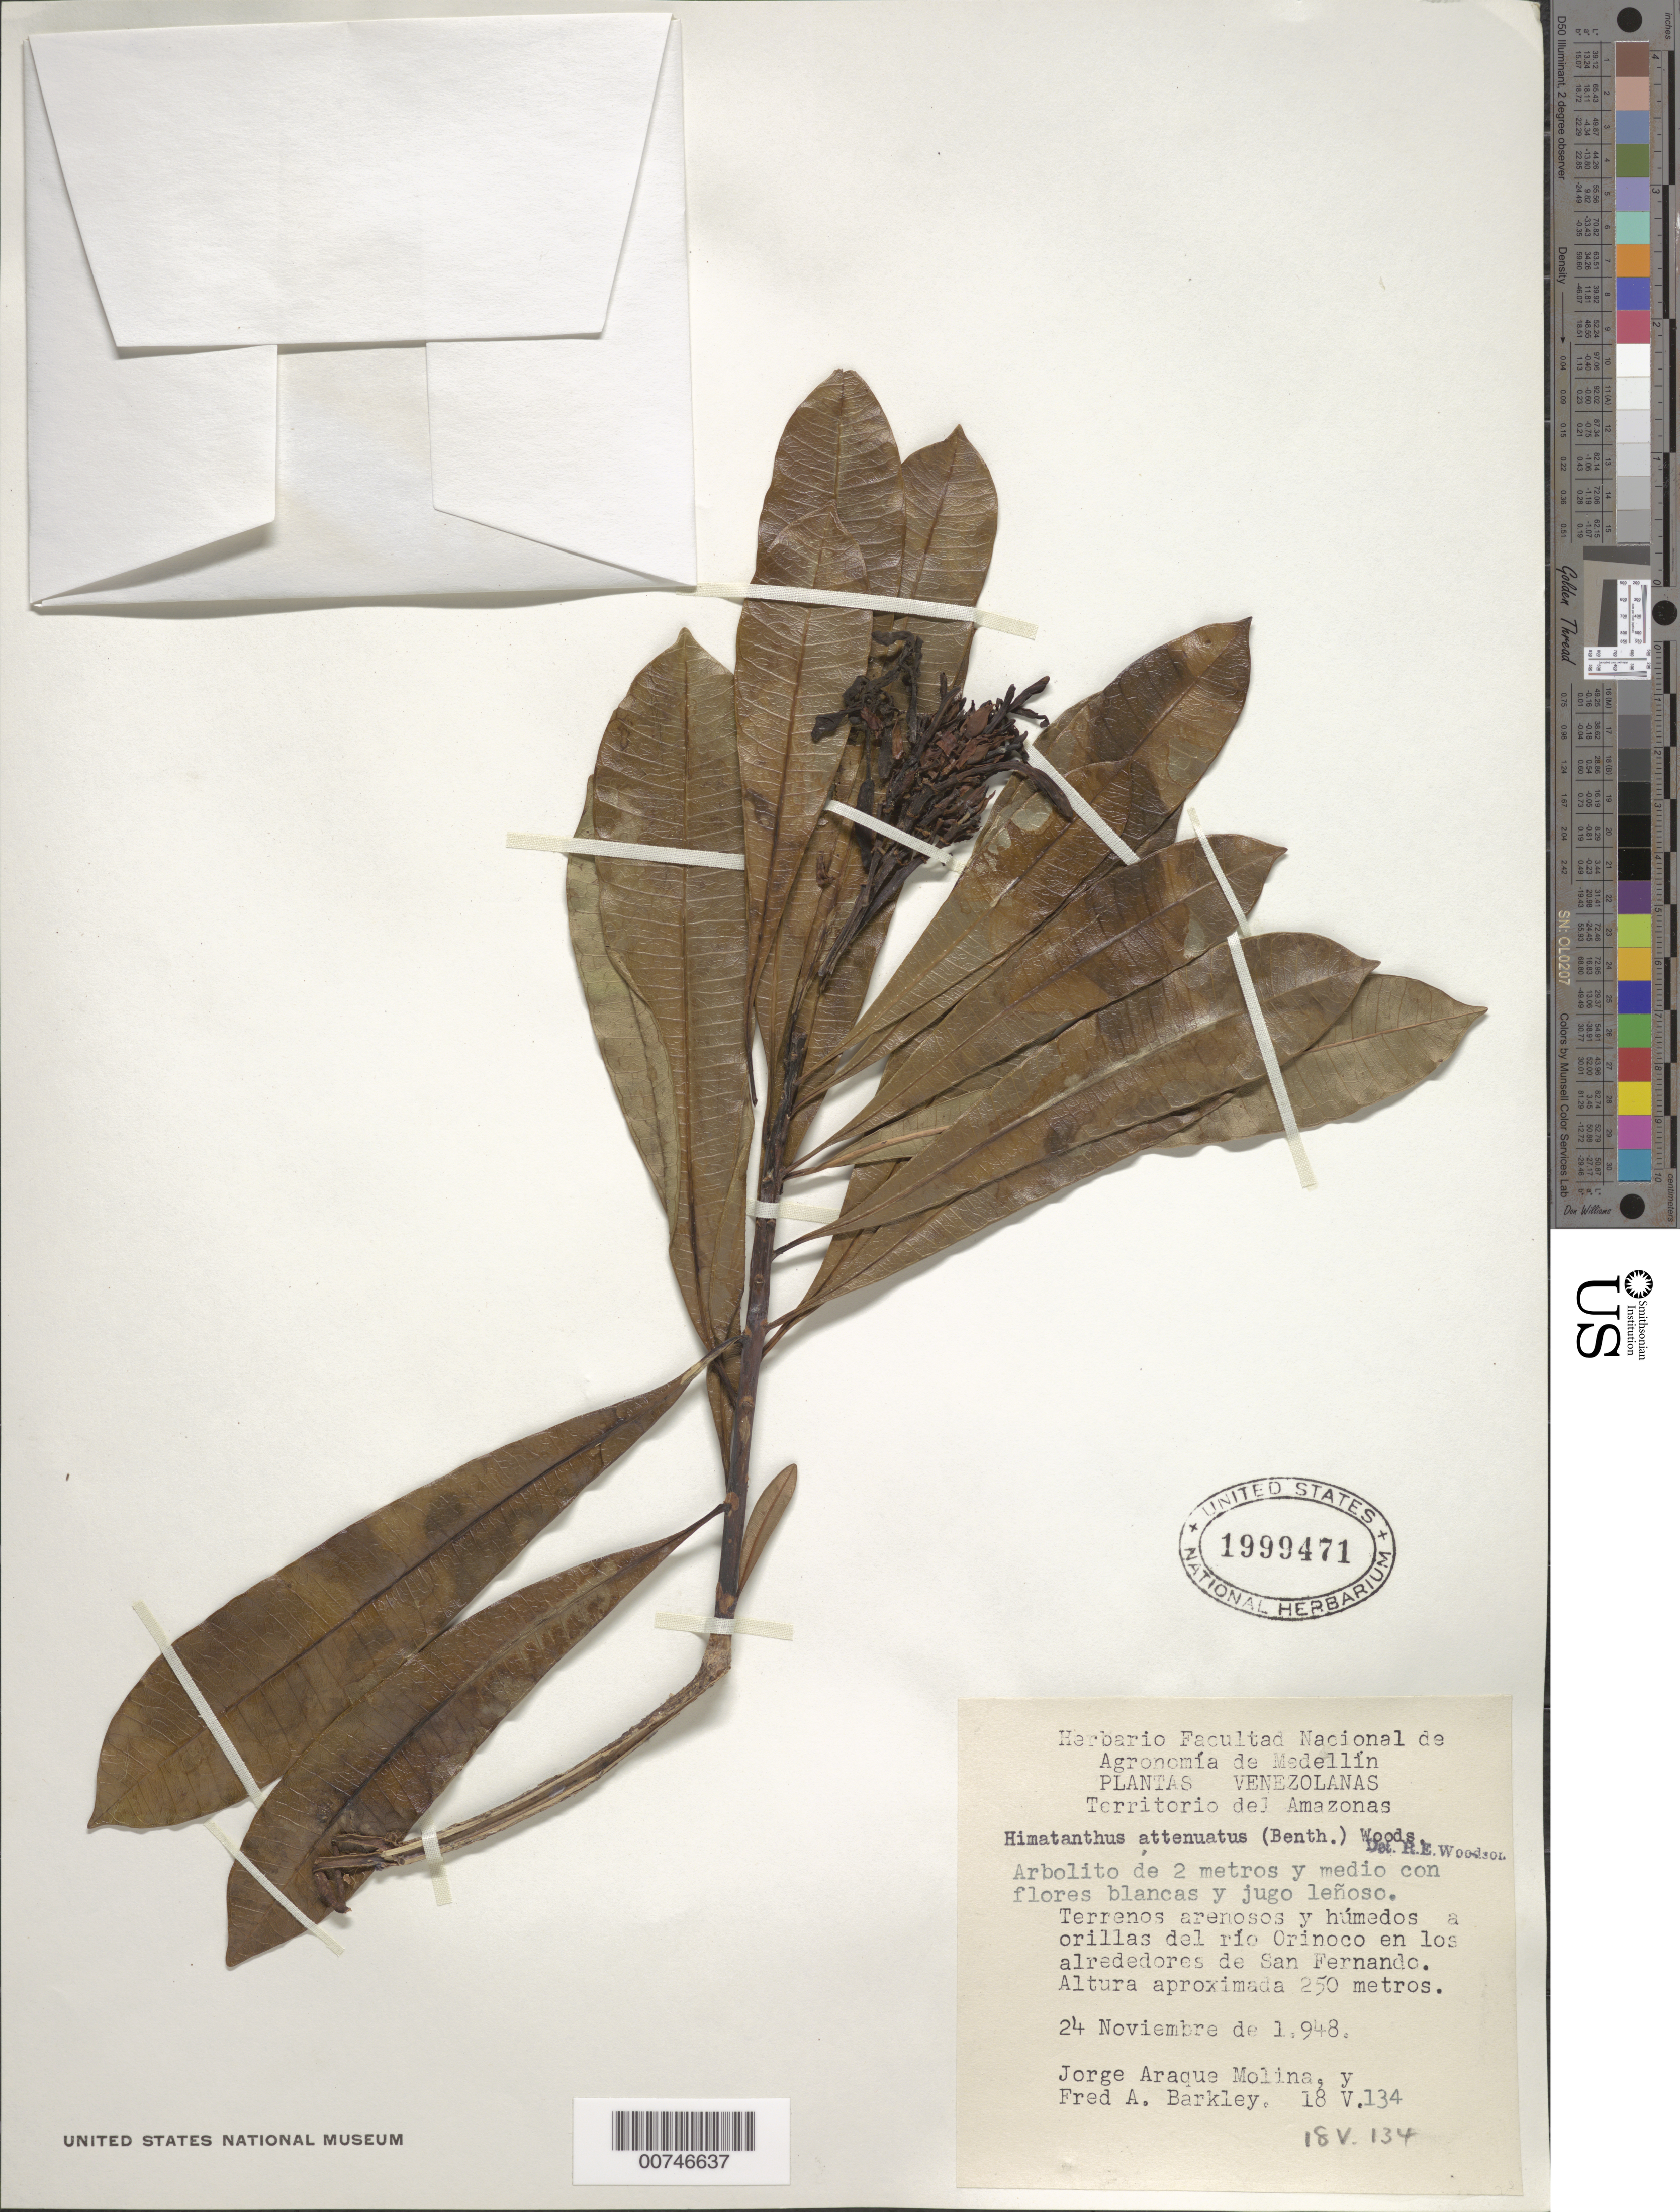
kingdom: Plantae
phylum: Tracheophyta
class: Magnoliopsida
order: Gentianales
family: Apocynaceae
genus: Himatanthus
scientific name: Himatanthus attenuatus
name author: (Benth.) Woodson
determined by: Woodson, R. E., Jr.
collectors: J. A. Molina & F. A. Barkley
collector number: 18v 134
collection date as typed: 24-Nov-48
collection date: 1948-11-24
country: Venezuela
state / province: Amazonas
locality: Río Orinoco en los alrededores de San Fernando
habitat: Terrenos arenosos y humedos a orillas del rio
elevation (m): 250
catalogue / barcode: US 1999471